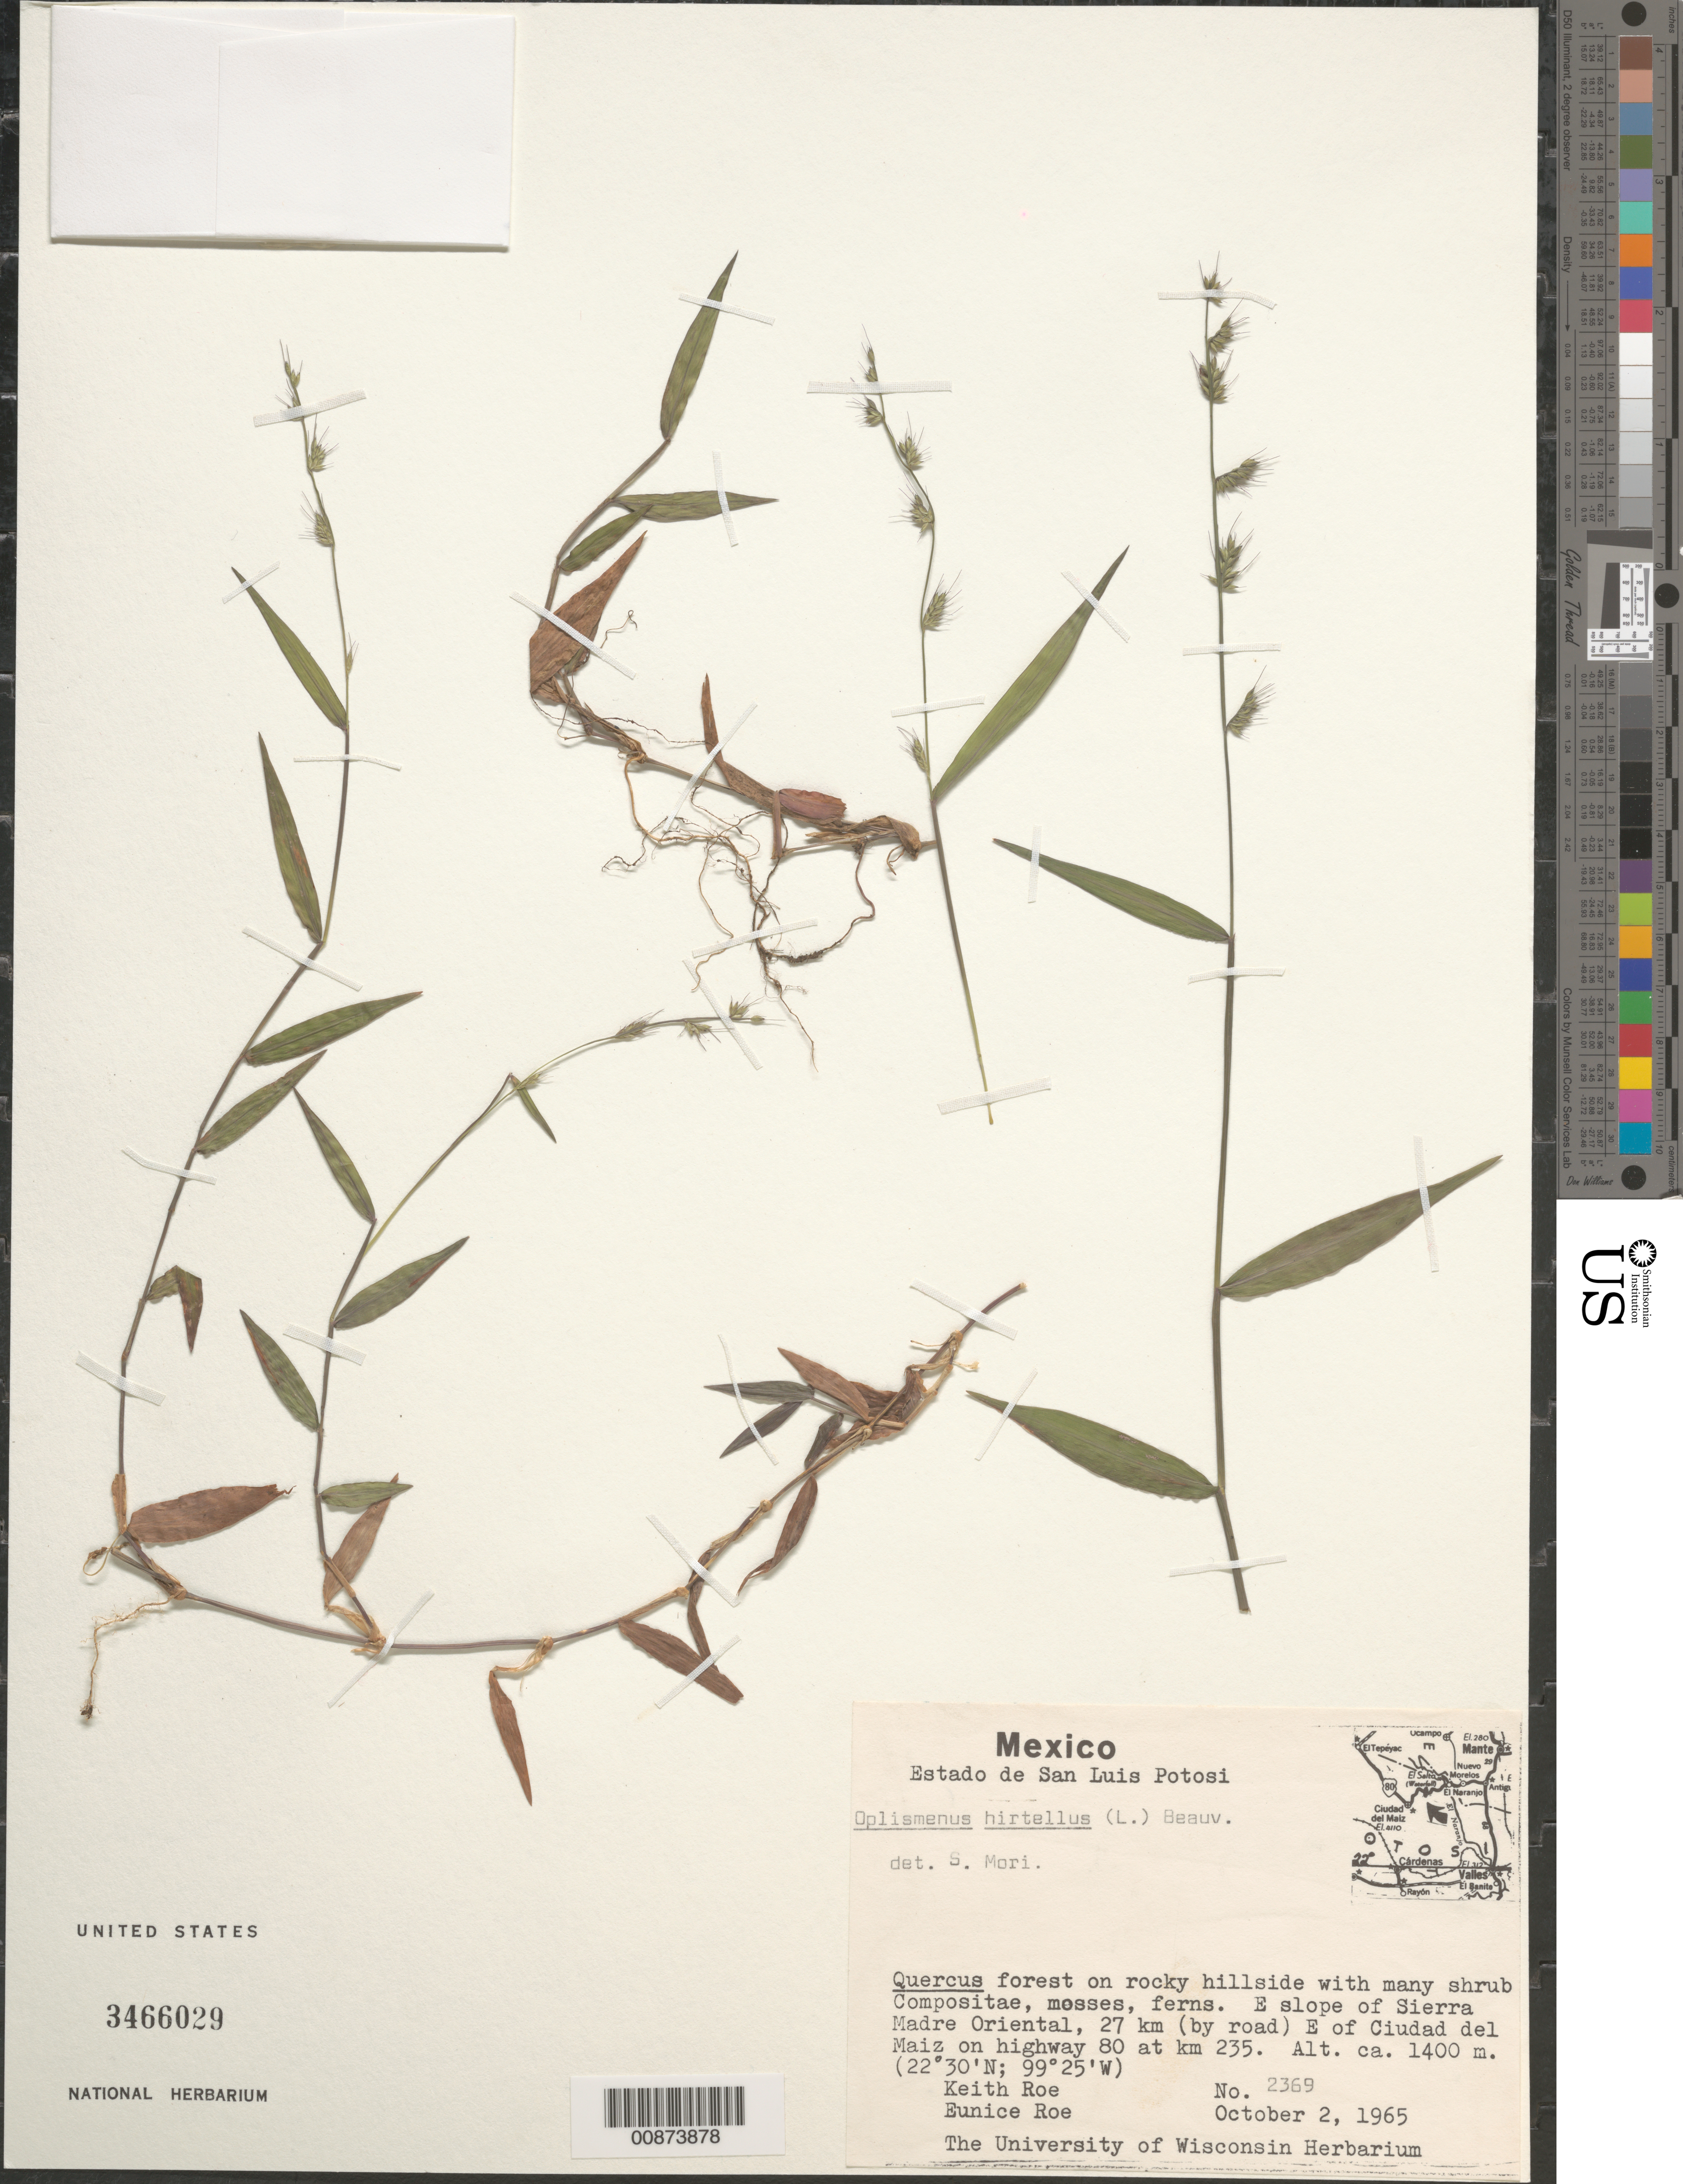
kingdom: Plantae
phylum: Tracheophyta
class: Liliopsida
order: Poales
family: Poaceae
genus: Oplismenus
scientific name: Oplismenus hirtellus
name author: (L.) P. Beauv.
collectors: K. E. Roe & E. Roe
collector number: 2369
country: Mexico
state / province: San Luis Potosi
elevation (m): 1400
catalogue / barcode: US 3466029